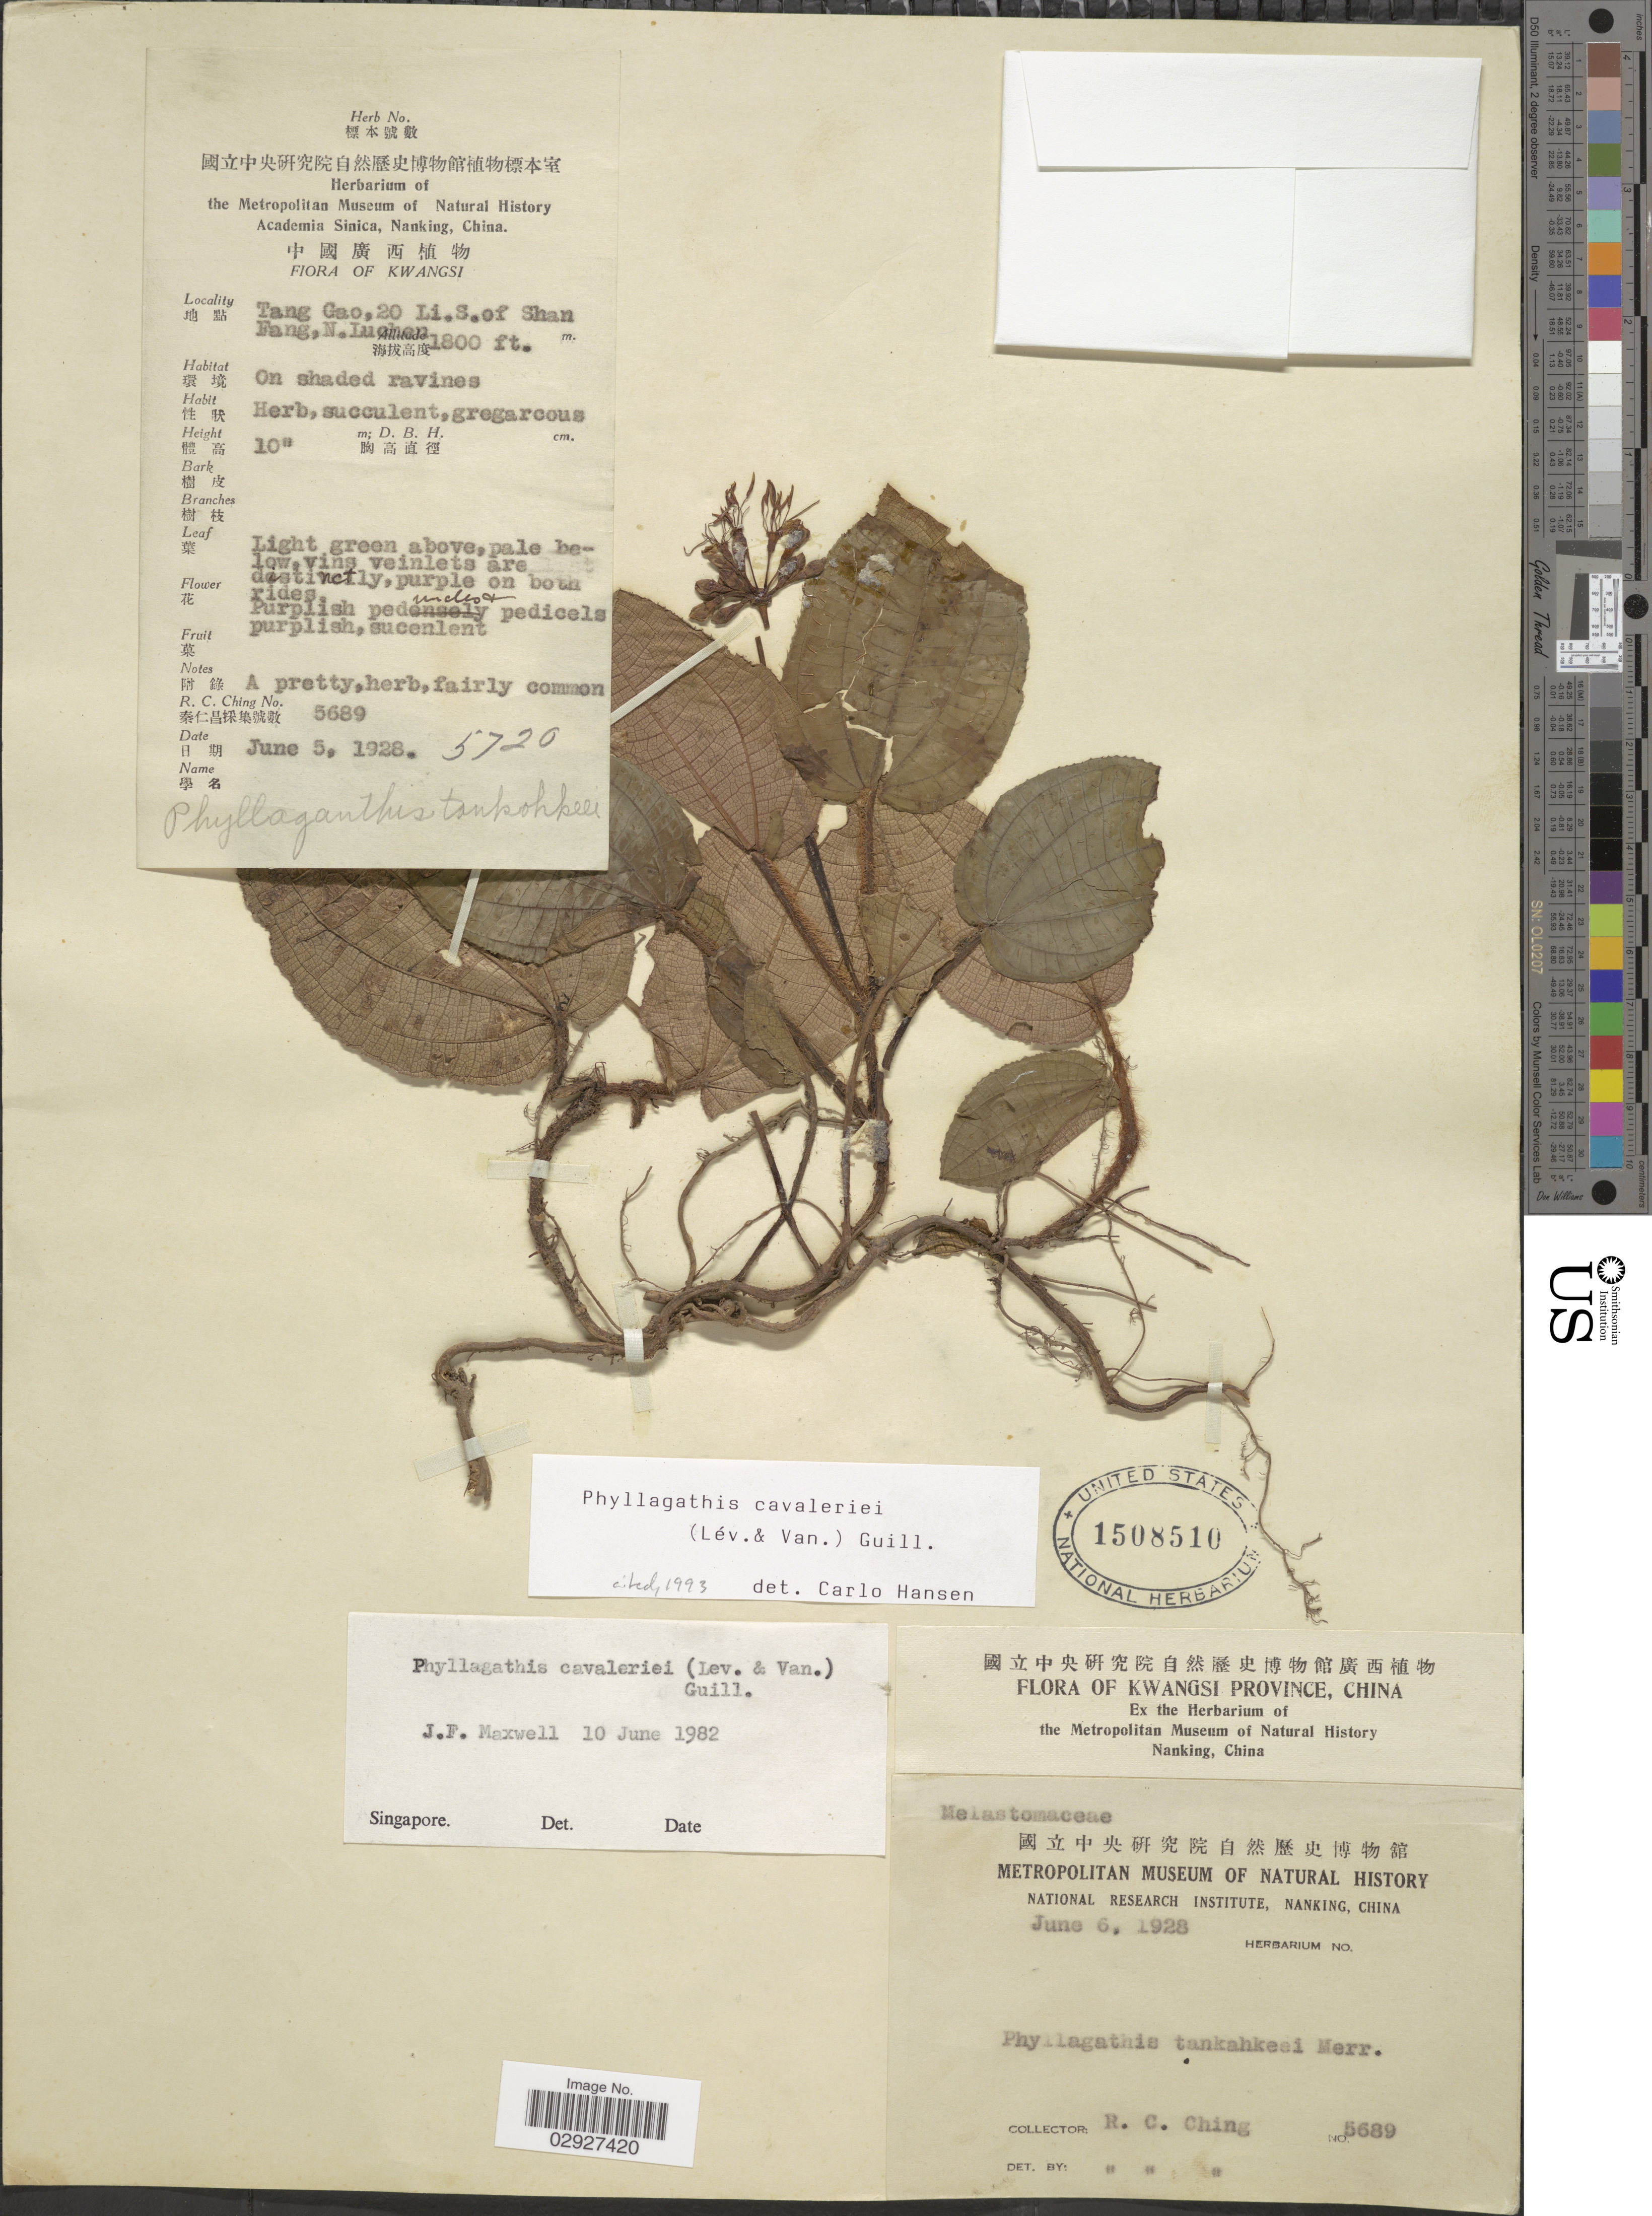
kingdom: Plantae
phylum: Tracheophyta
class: Magnoliopsida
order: Myrtales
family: Melastomataceae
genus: Phyllagathis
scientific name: Phyllagathis cavaleriei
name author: (H. Lév. & Vaniot) Guillaumin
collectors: R. C. Ching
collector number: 5689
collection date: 1928-06-05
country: China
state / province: Guangxi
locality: Kwangsi, Tang Gao, 20 Li. S. oif Shan Fang, N. Luchen.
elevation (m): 549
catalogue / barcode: US 1508510